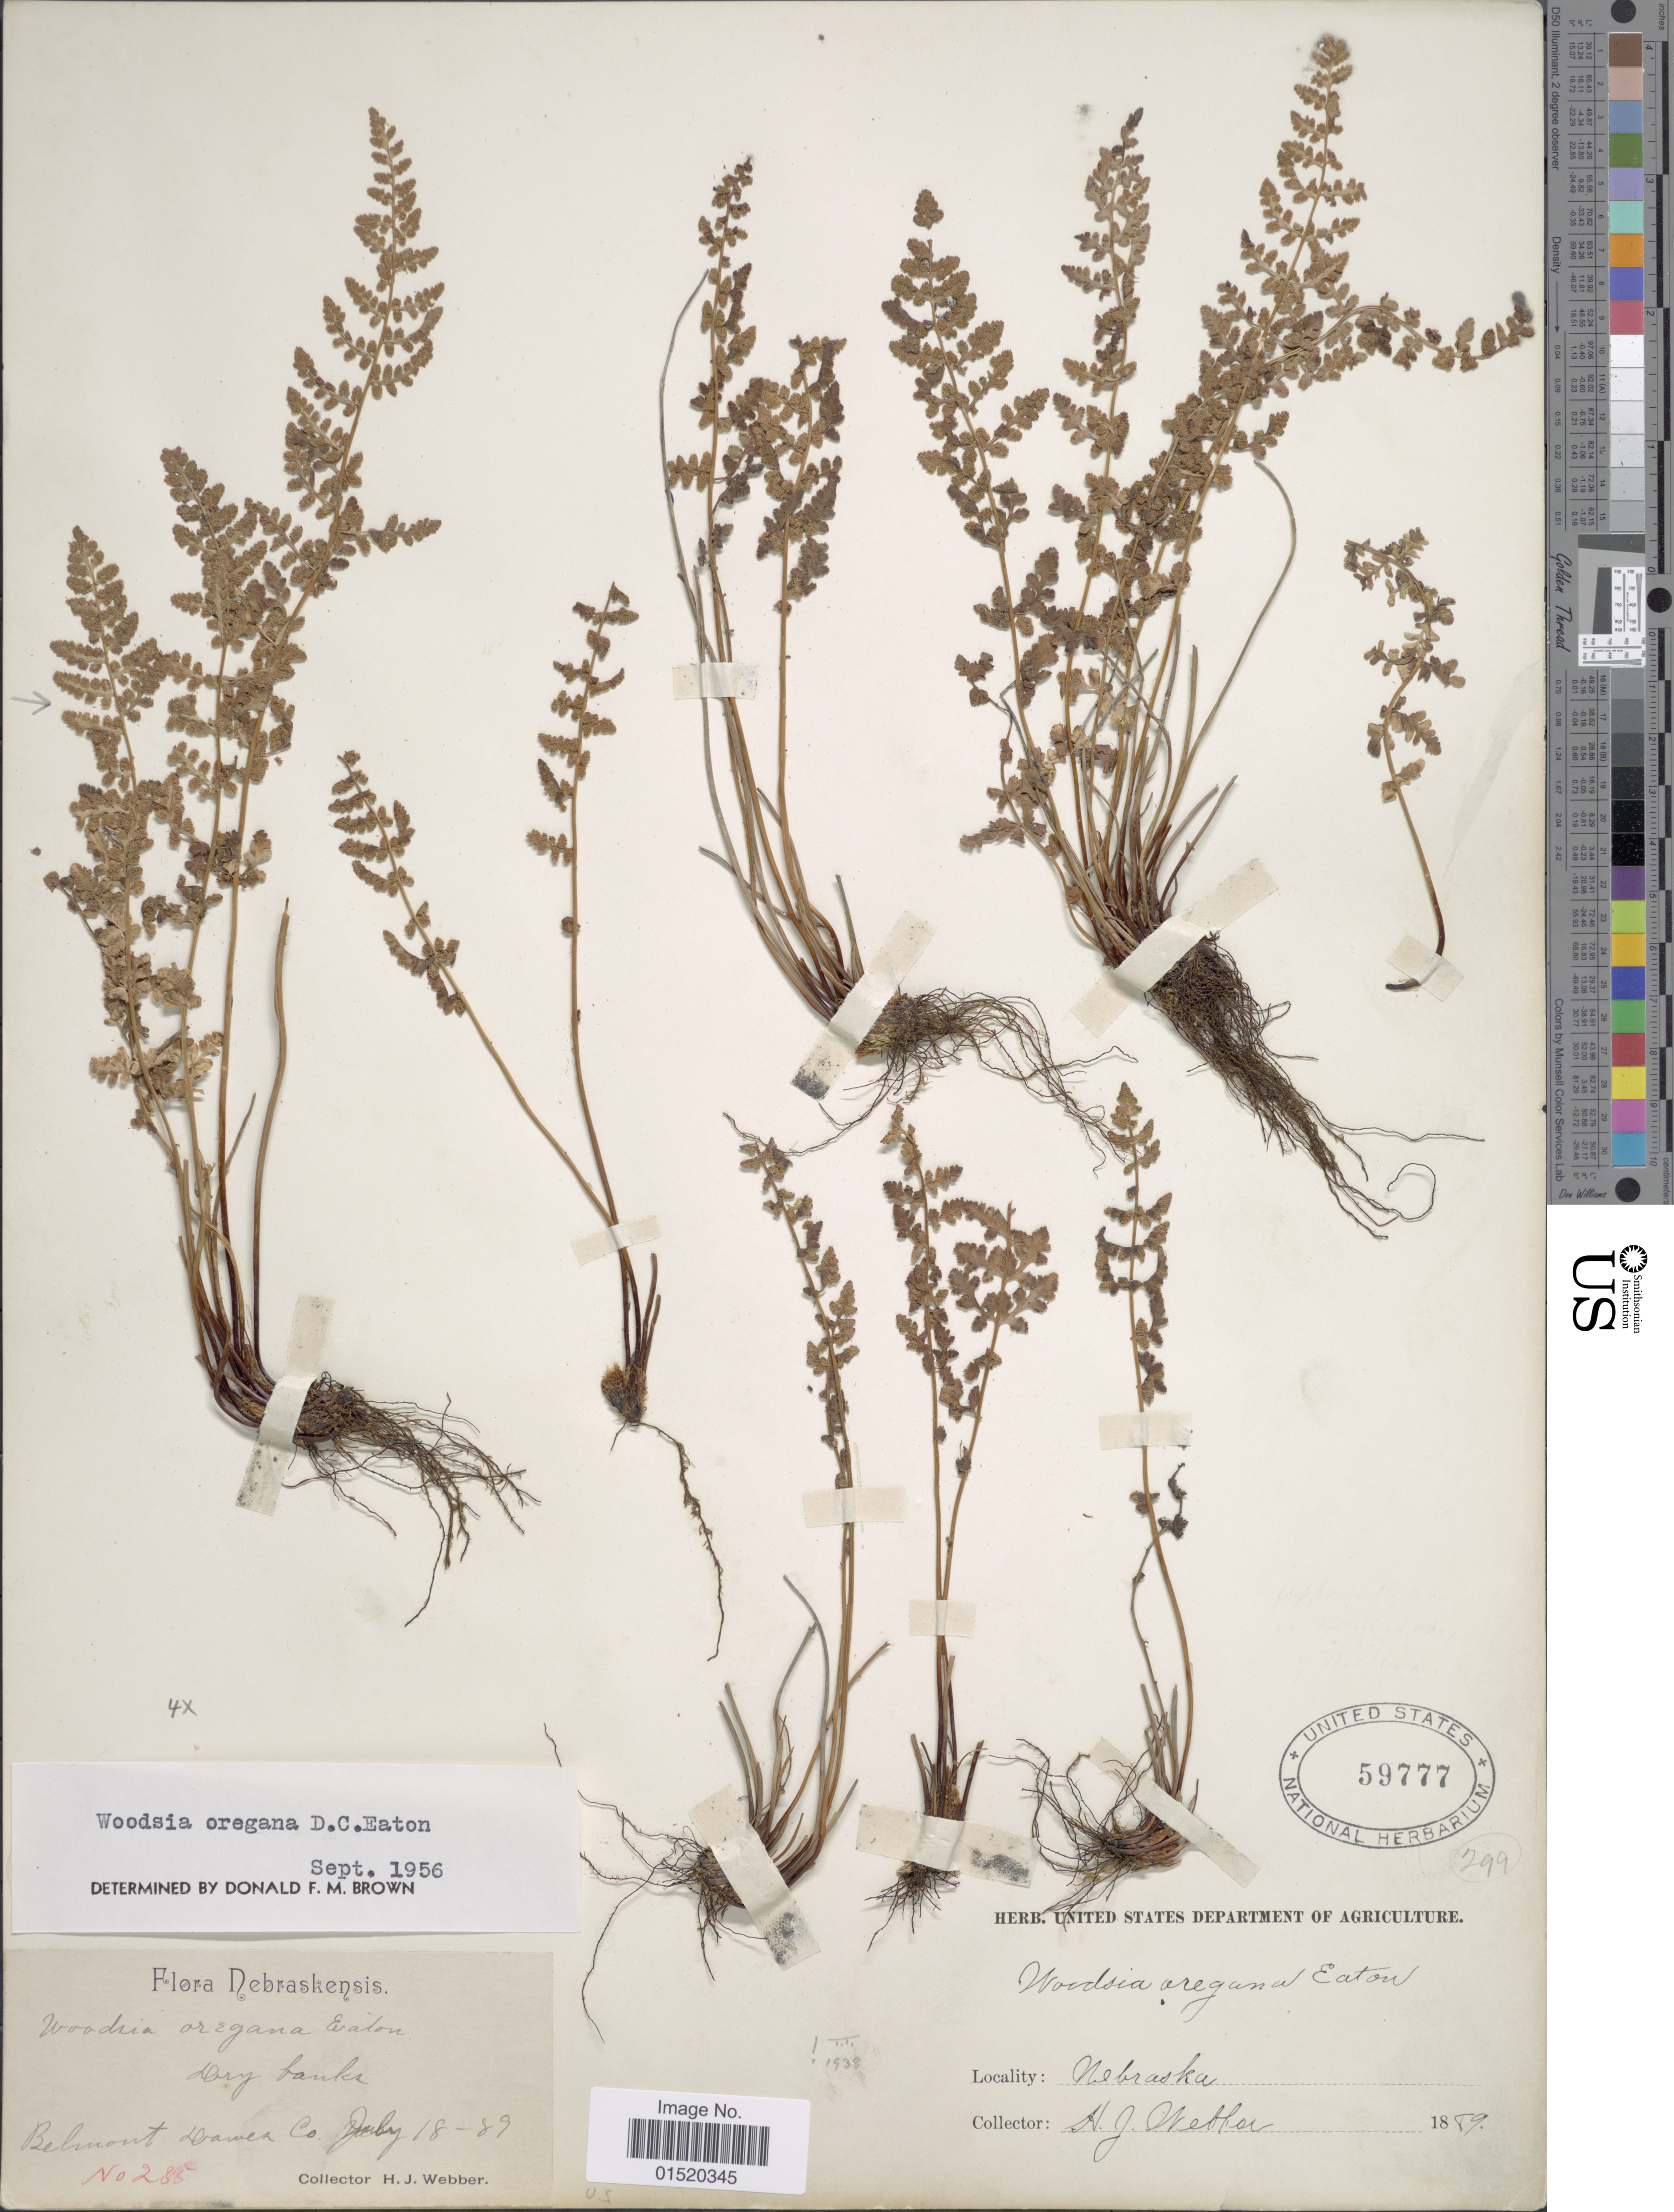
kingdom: Plantae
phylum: Tracheophyta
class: Polypodiopsida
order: Polypodiales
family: Woodsiaceae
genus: Woodsia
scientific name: Woodsia oregana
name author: D.C. Eaton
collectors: H. Webber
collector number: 286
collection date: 1889-07-18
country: United States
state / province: Nebraska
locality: Belmont Dawes Co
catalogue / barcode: US 59777